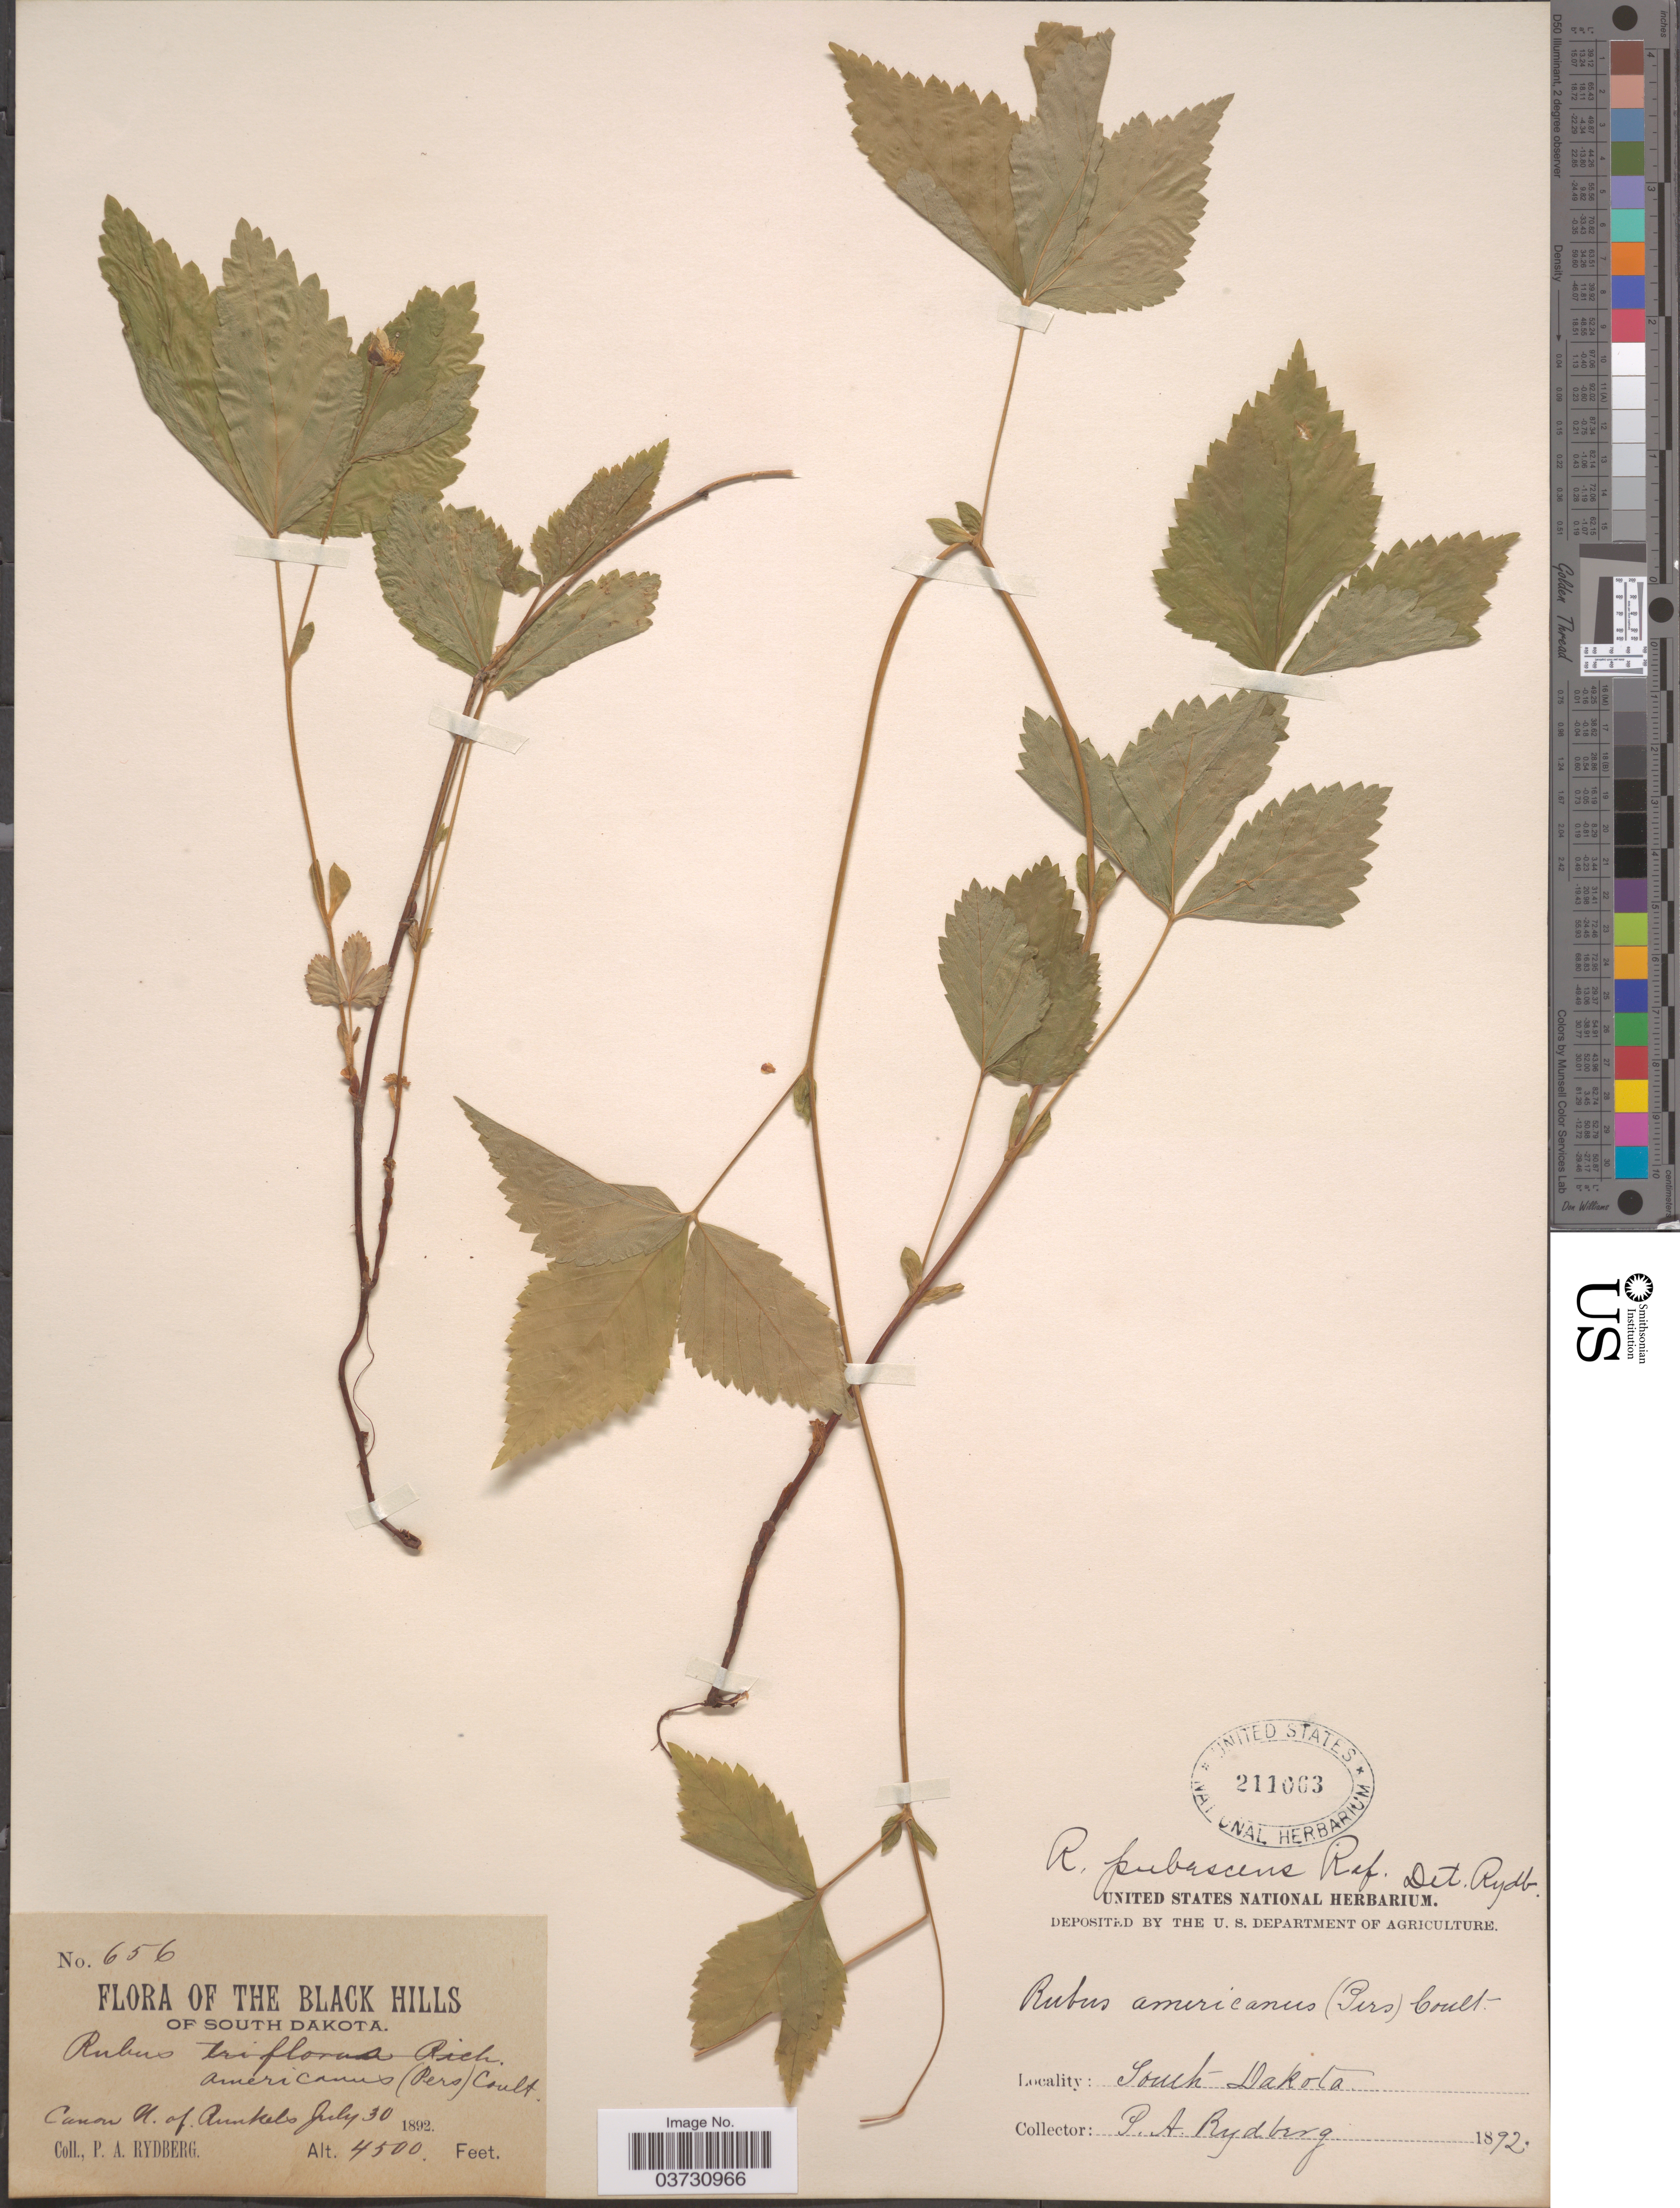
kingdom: Plantae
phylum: Tracheophyta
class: Magnoliopsida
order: Rosales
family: Rosaceae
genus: Rubus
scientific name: Rubus pubescens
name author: Raf.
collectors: P. A. Rydberg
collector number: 656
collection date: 1892-07-30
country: United States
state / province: South Dakota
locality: The Black Hills of South Dakota. Canon N. of Runkels.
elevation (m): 1372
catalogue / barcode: US 211063